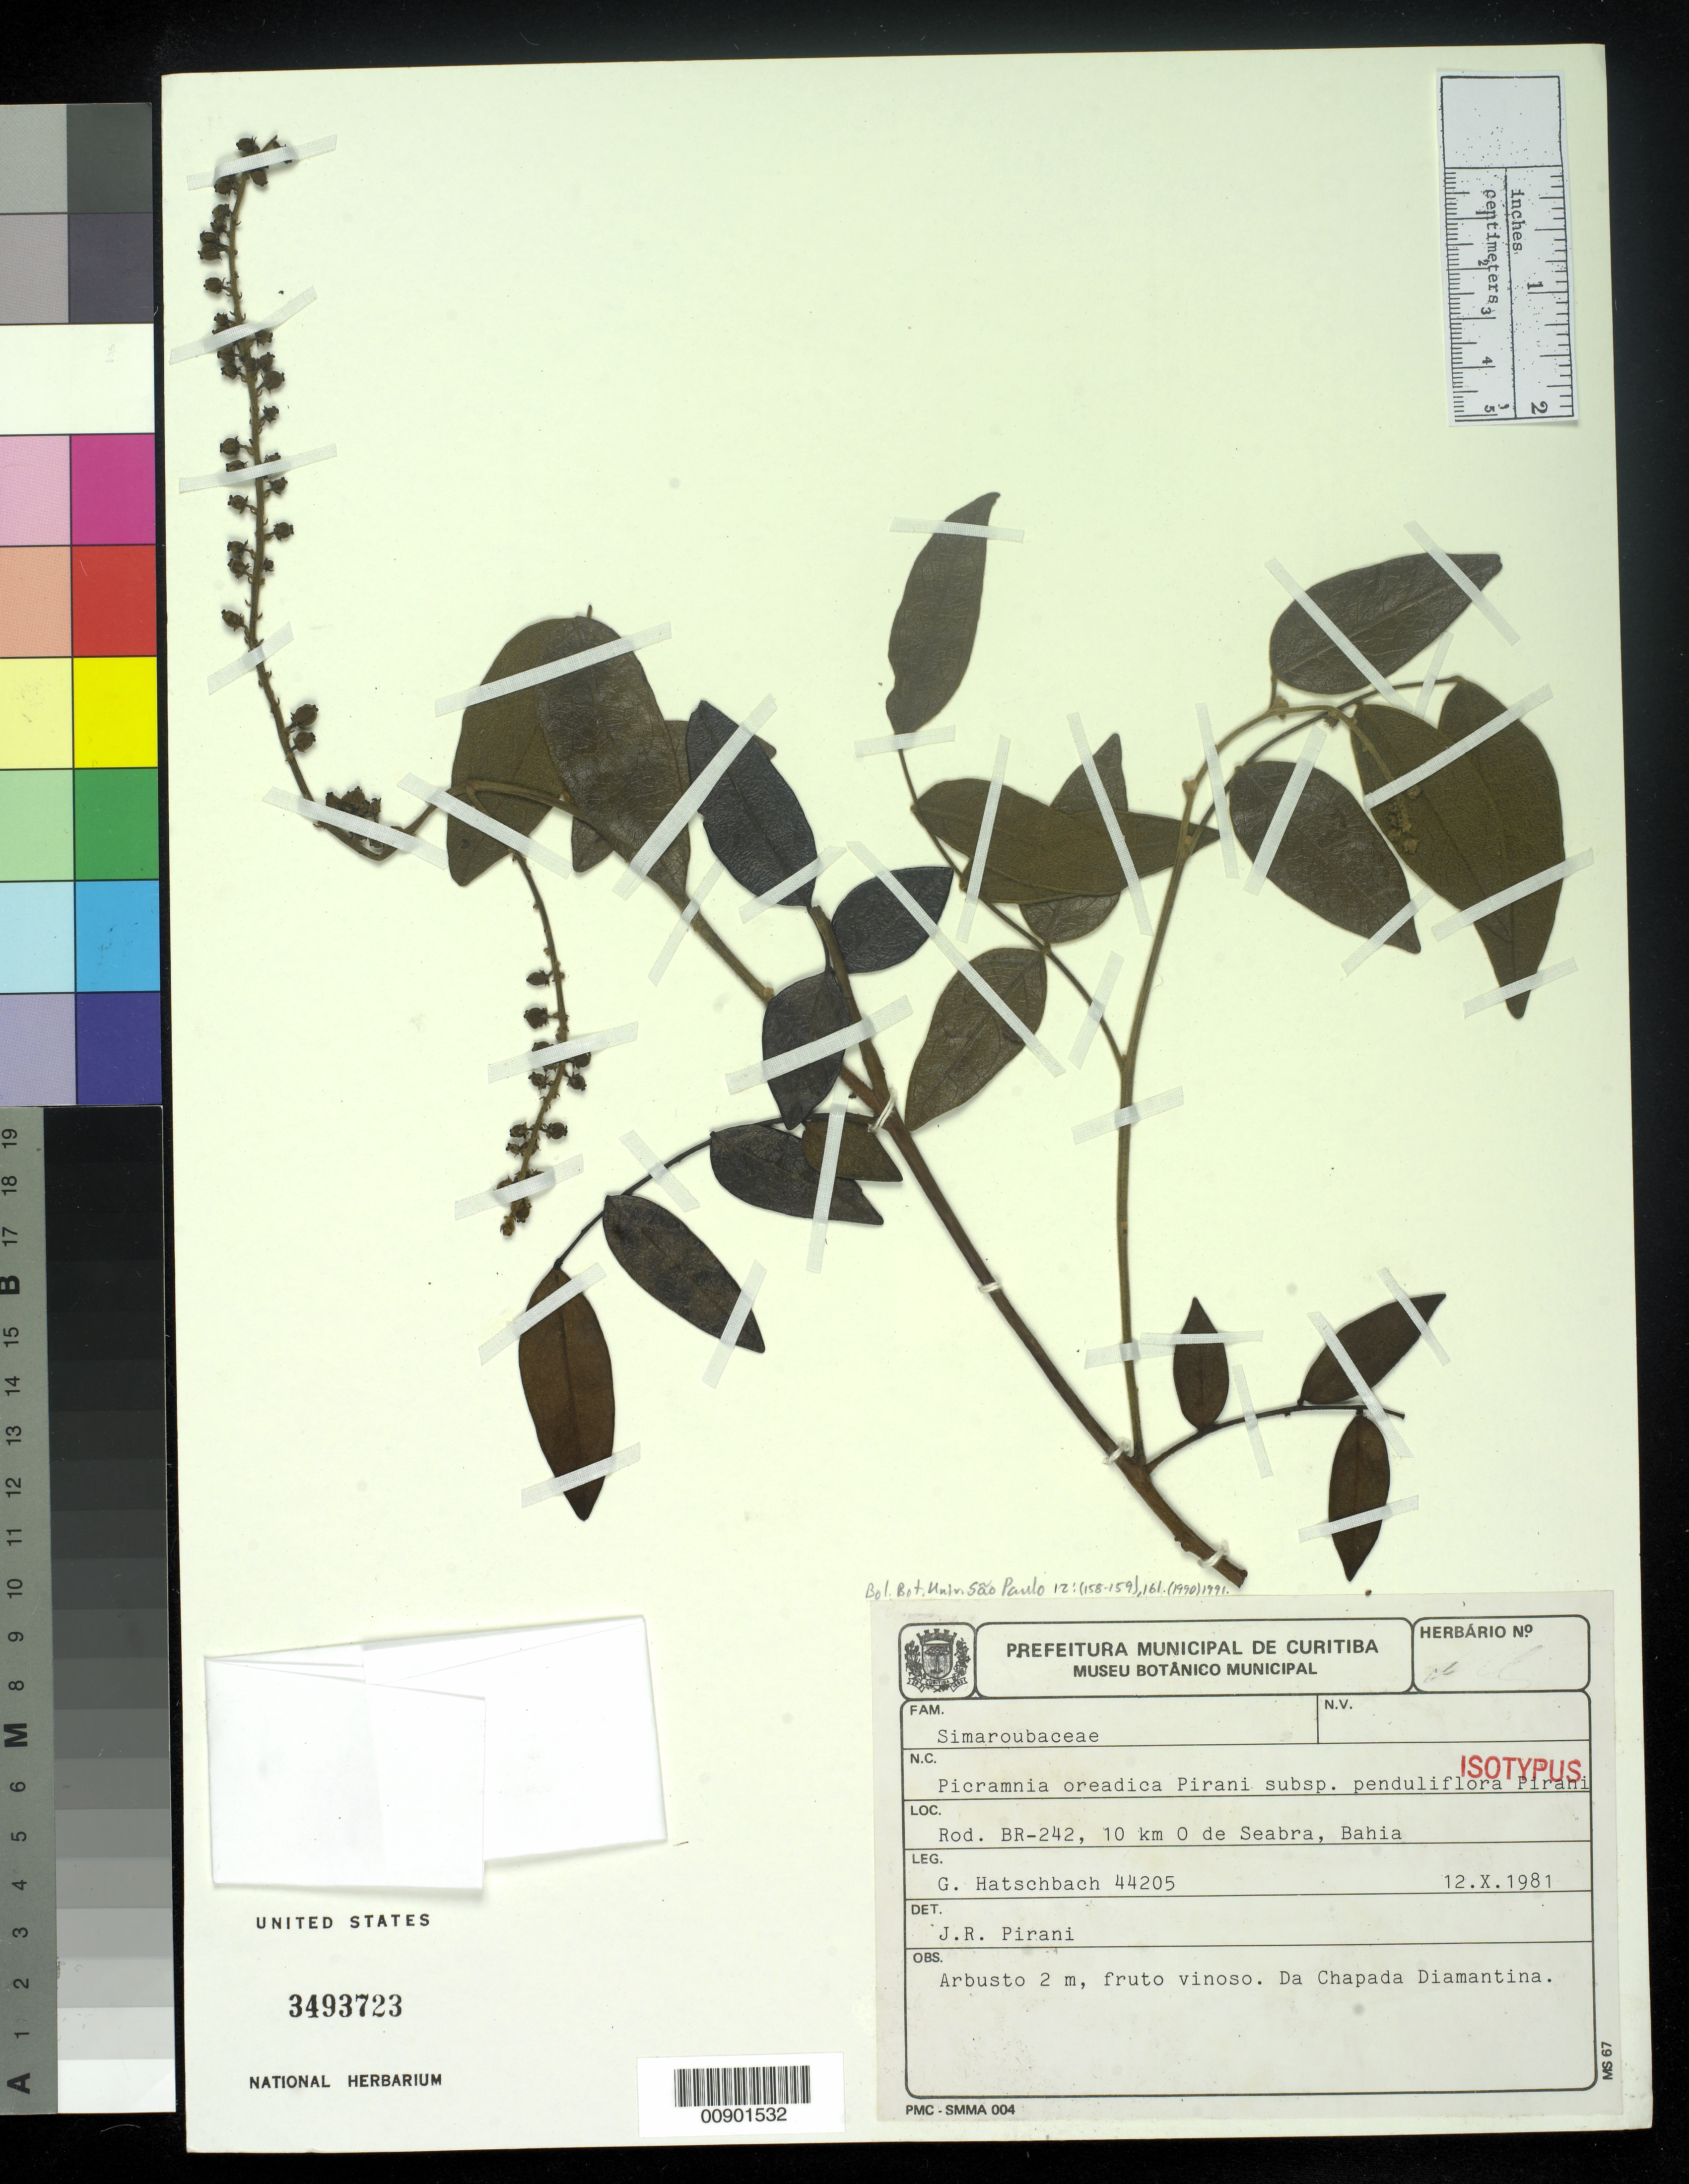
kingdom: Plantae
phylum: Tracheophyta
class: Magnoliopsida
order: Picramniales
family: Picramniaceae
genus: Picramnia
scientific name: Picramnia oreadica subsp. penduliflora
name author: Pirani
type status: Isotype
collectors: G. Hatschbach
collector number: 44205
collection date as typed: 12 Oct 1981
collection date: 1981-10-12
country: Brazil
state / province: Bahia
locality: Rod. [Rodovia] BR-242, 10 km O de Seabra, Bahia.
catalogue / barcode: US 3493723